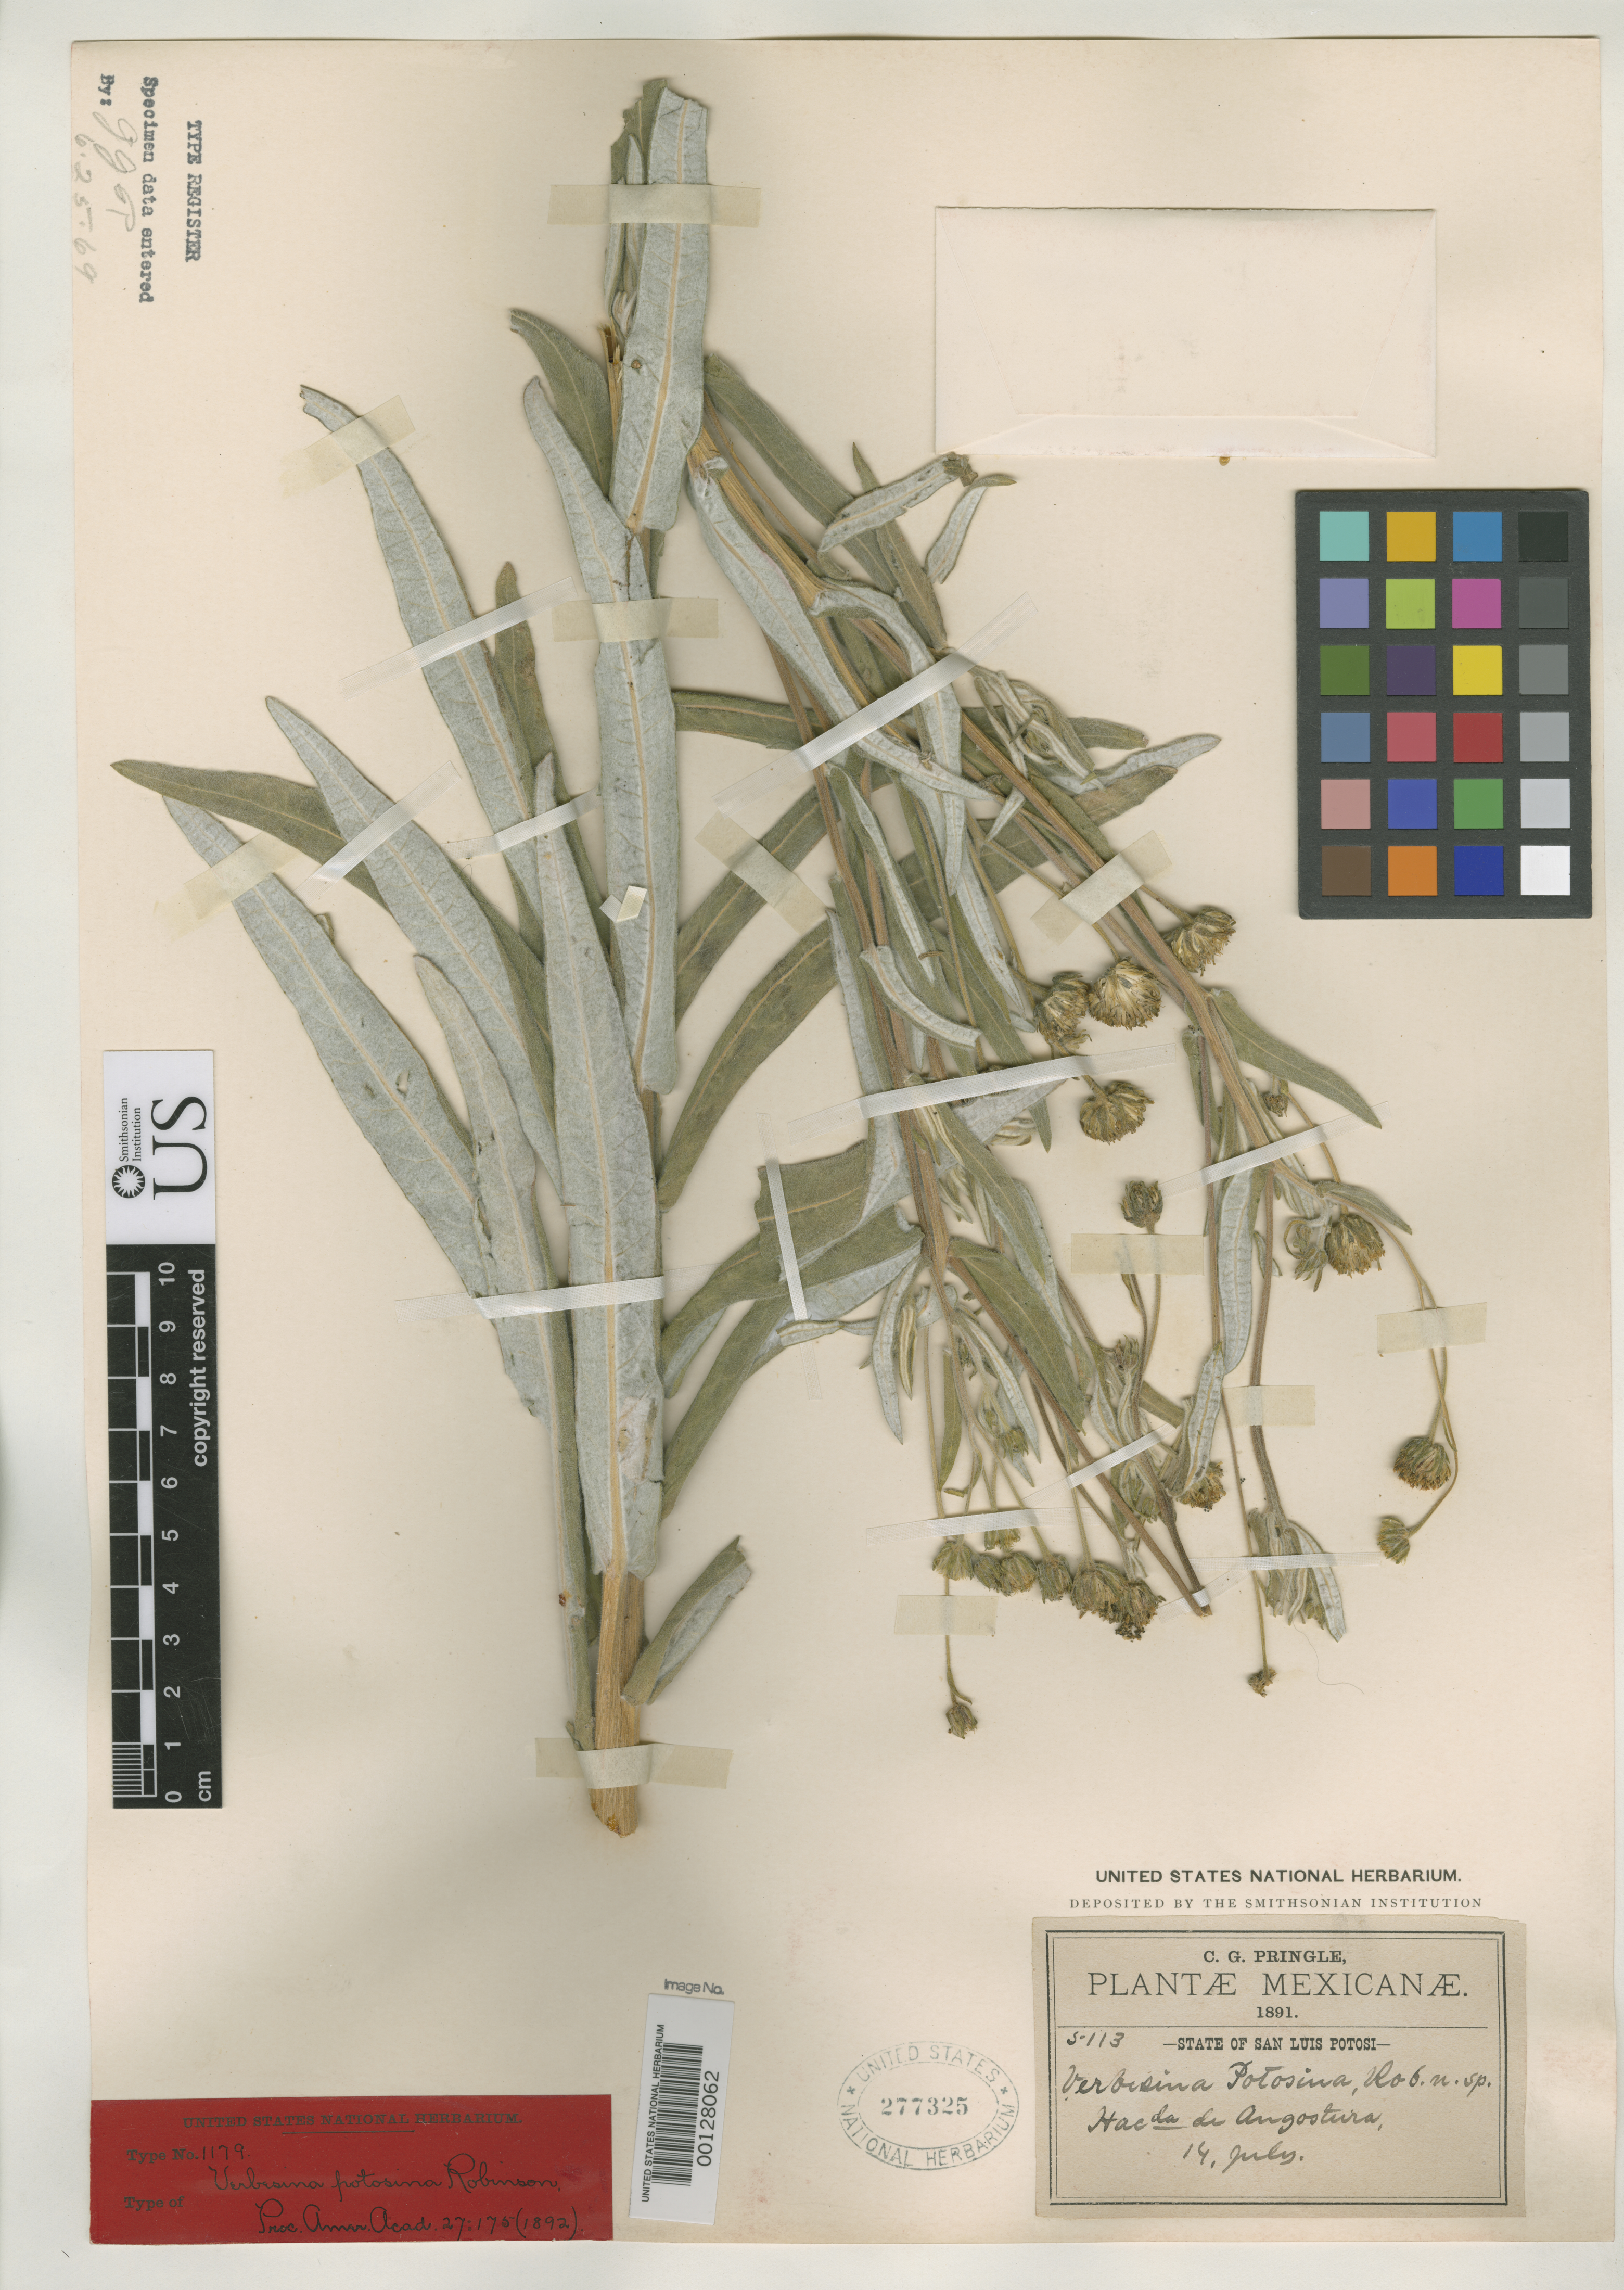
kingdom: Plantae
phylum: Tracheophyta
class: Magnoliopsida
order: Asterales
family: Asteraceae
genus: Verbesina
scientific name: Verbesina potosina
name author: B.L. Rob.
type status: Isotype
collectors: C. G. Pringle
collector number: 5113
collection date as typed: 14 Jul 1891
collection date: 1891-07-14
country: Mexico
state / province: San Luis Potosi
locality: Hacienda de Angostura.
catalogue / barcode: US 277325